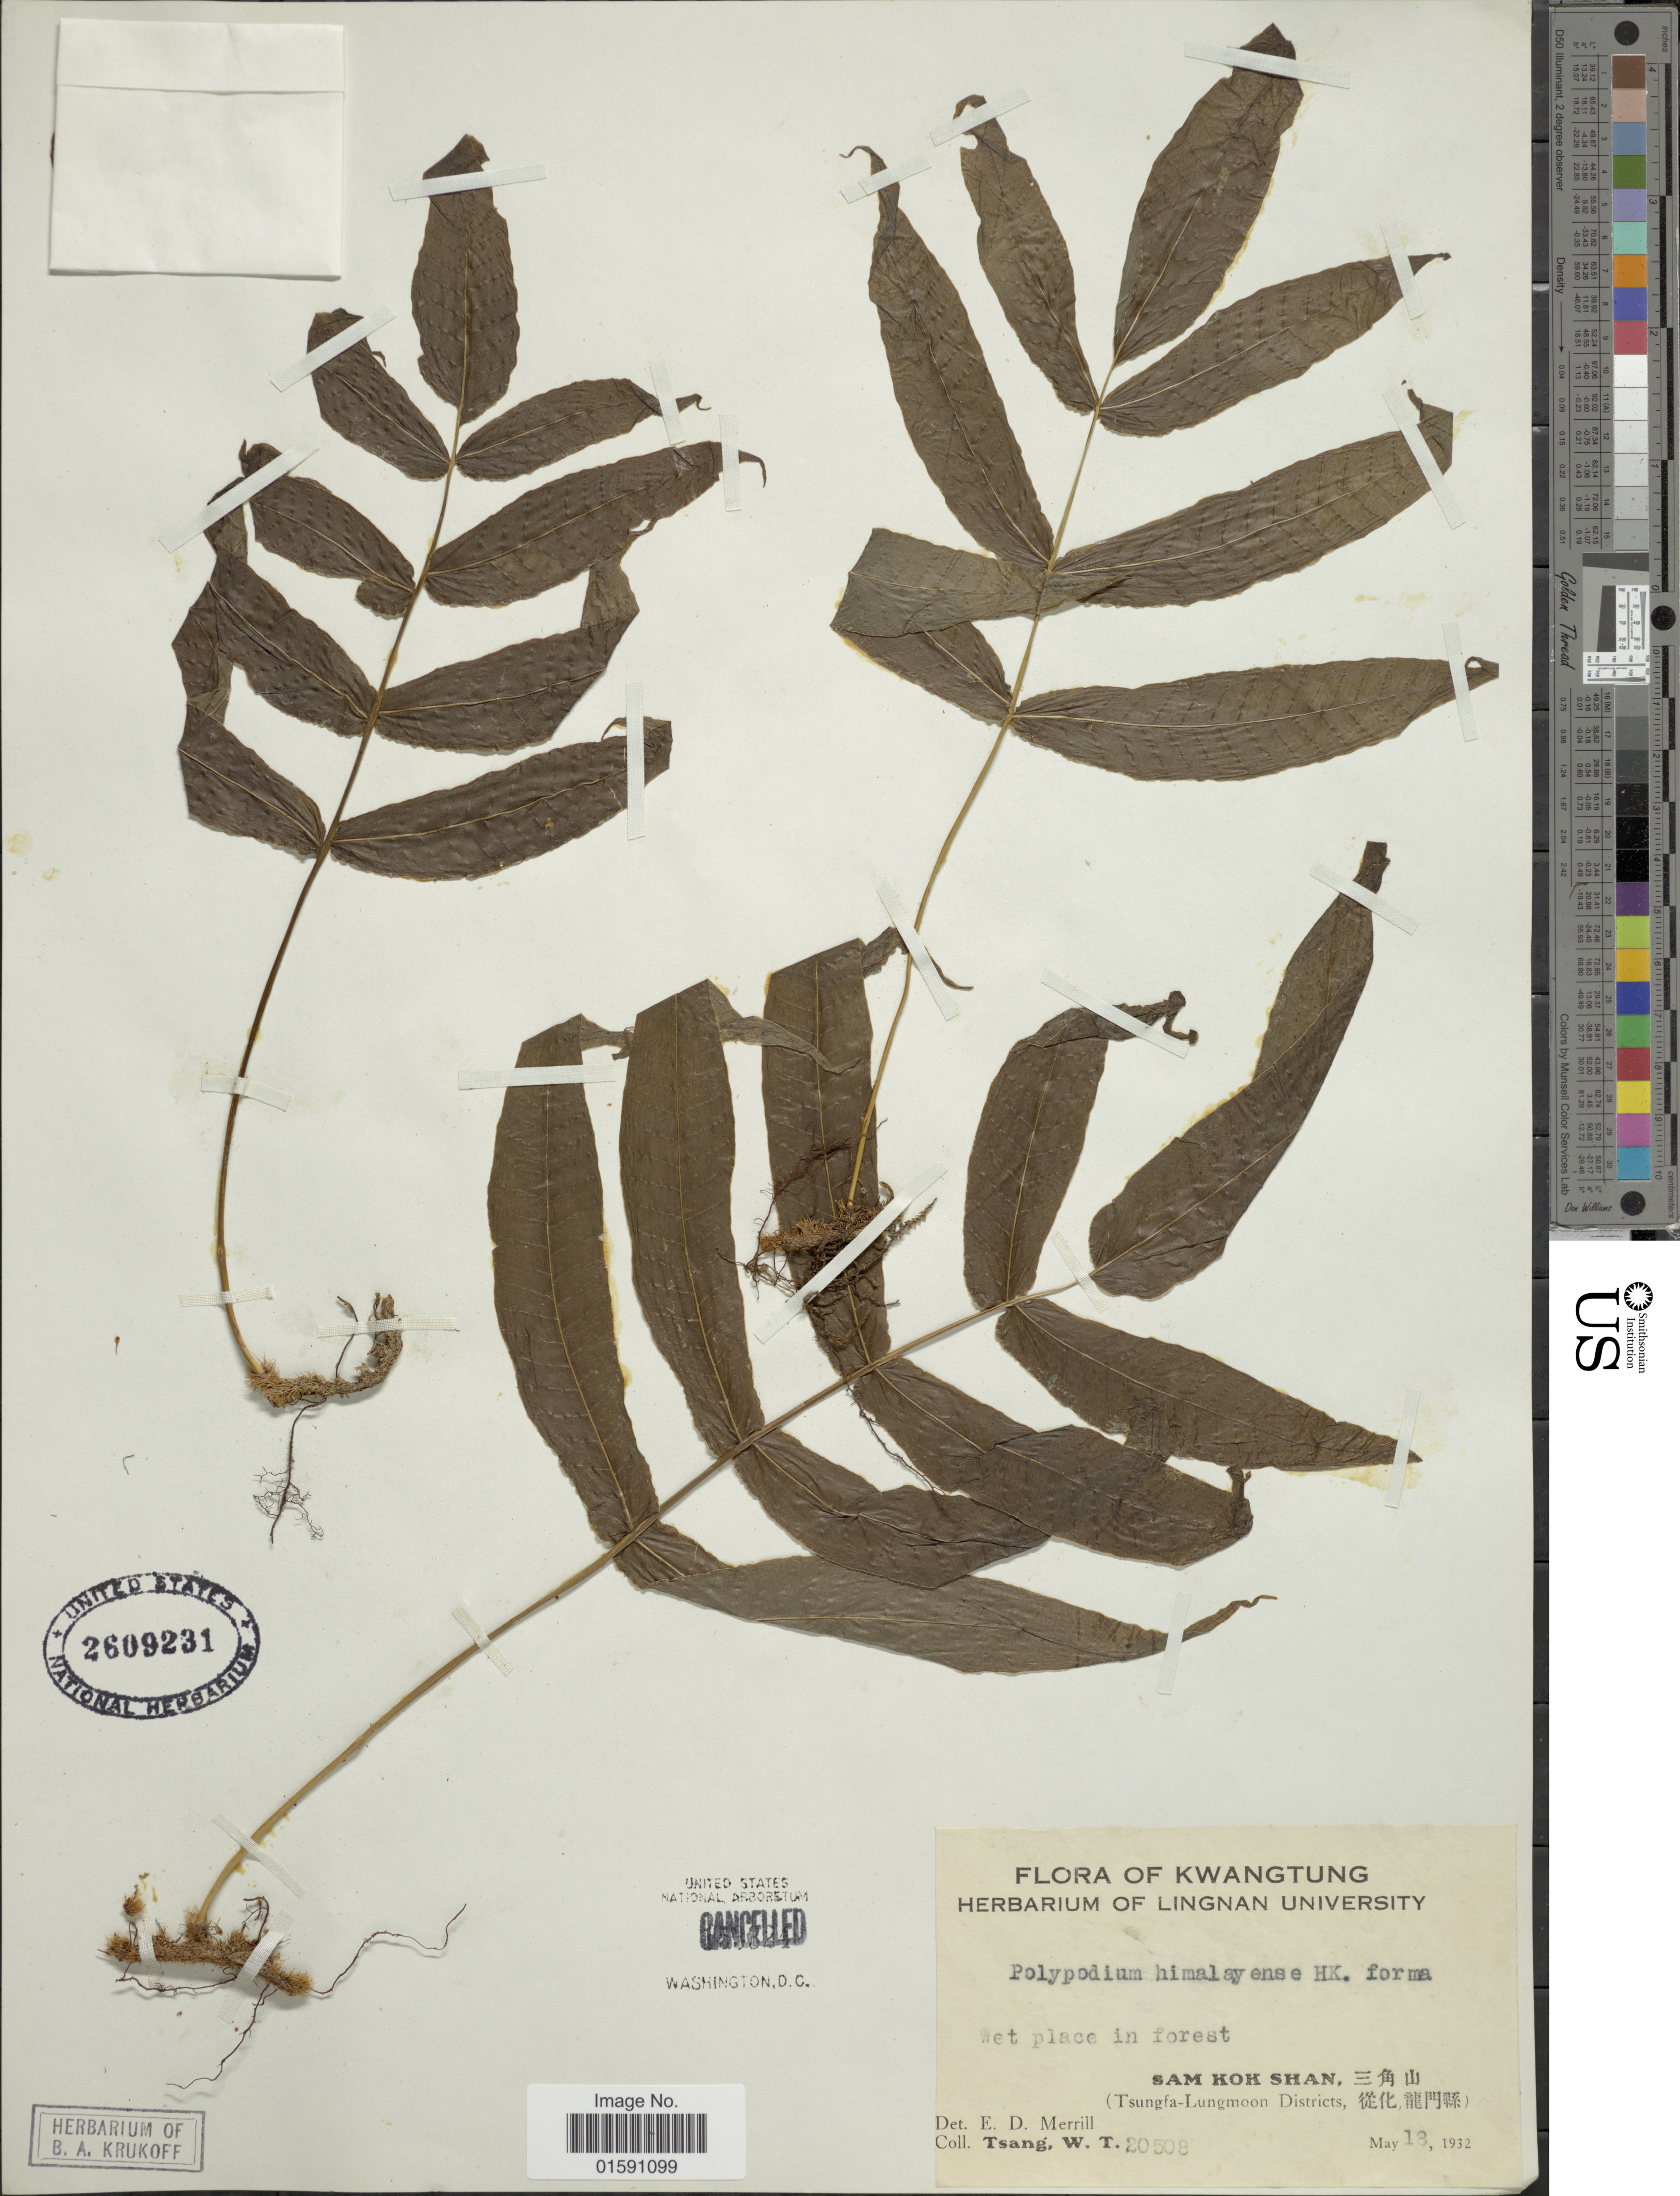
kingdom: Plantae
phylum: Tracheophyta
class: Polypodiopsida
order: Polypodiales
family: Polypodiaceae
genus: Arthromeris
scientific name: Arthromeris himalayensis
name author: (Hook.) Ching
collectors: W. T. Tsang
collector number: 20508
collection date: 1932-05-18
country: China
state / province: Guangdong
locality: Kwangtung, Sam Kok Shan. (Tsungfa-Lungmoon District)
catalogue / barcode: US 2609231